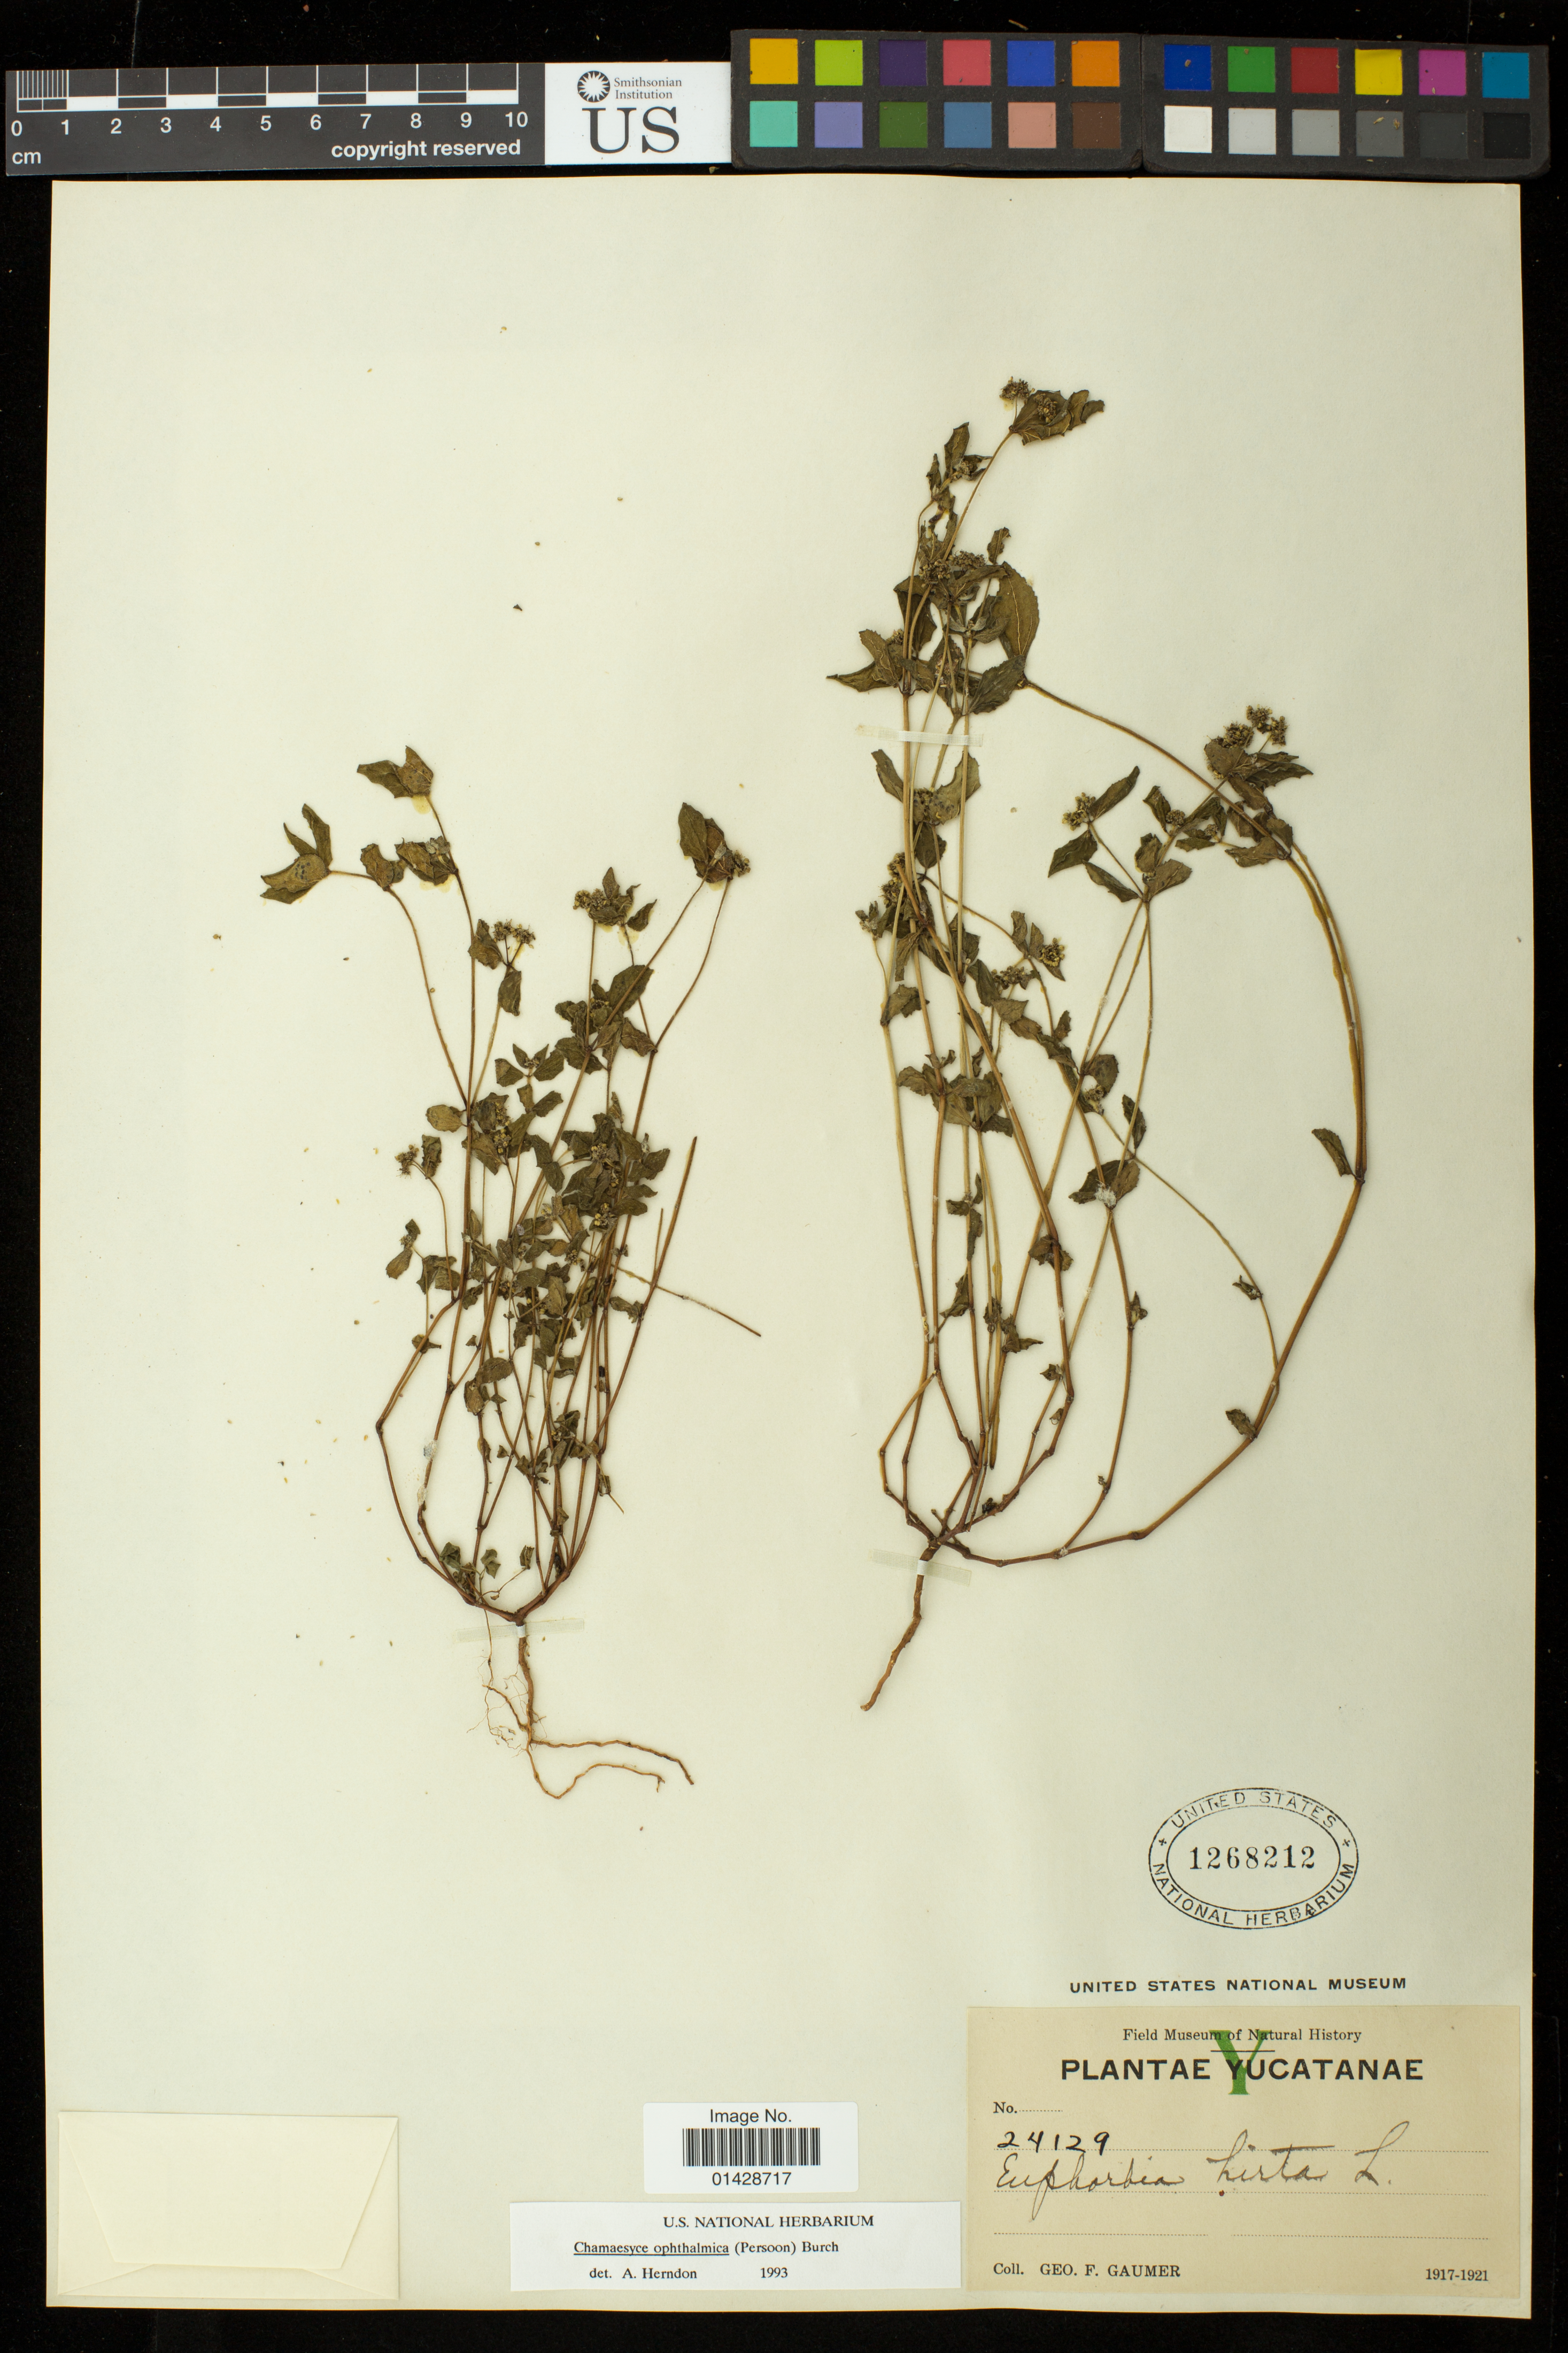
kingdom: Plantae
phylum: Tracheophyta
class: Magnoliopsida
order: Malpighiales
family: Euphorbiaceae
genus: Euphorbia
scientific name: Euphorbia ophthalmica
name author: Pers.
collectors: G. F. Gaumer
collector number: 24129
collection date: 1917/1921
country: Mexico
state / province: Yucatán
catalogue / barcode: US 1268212